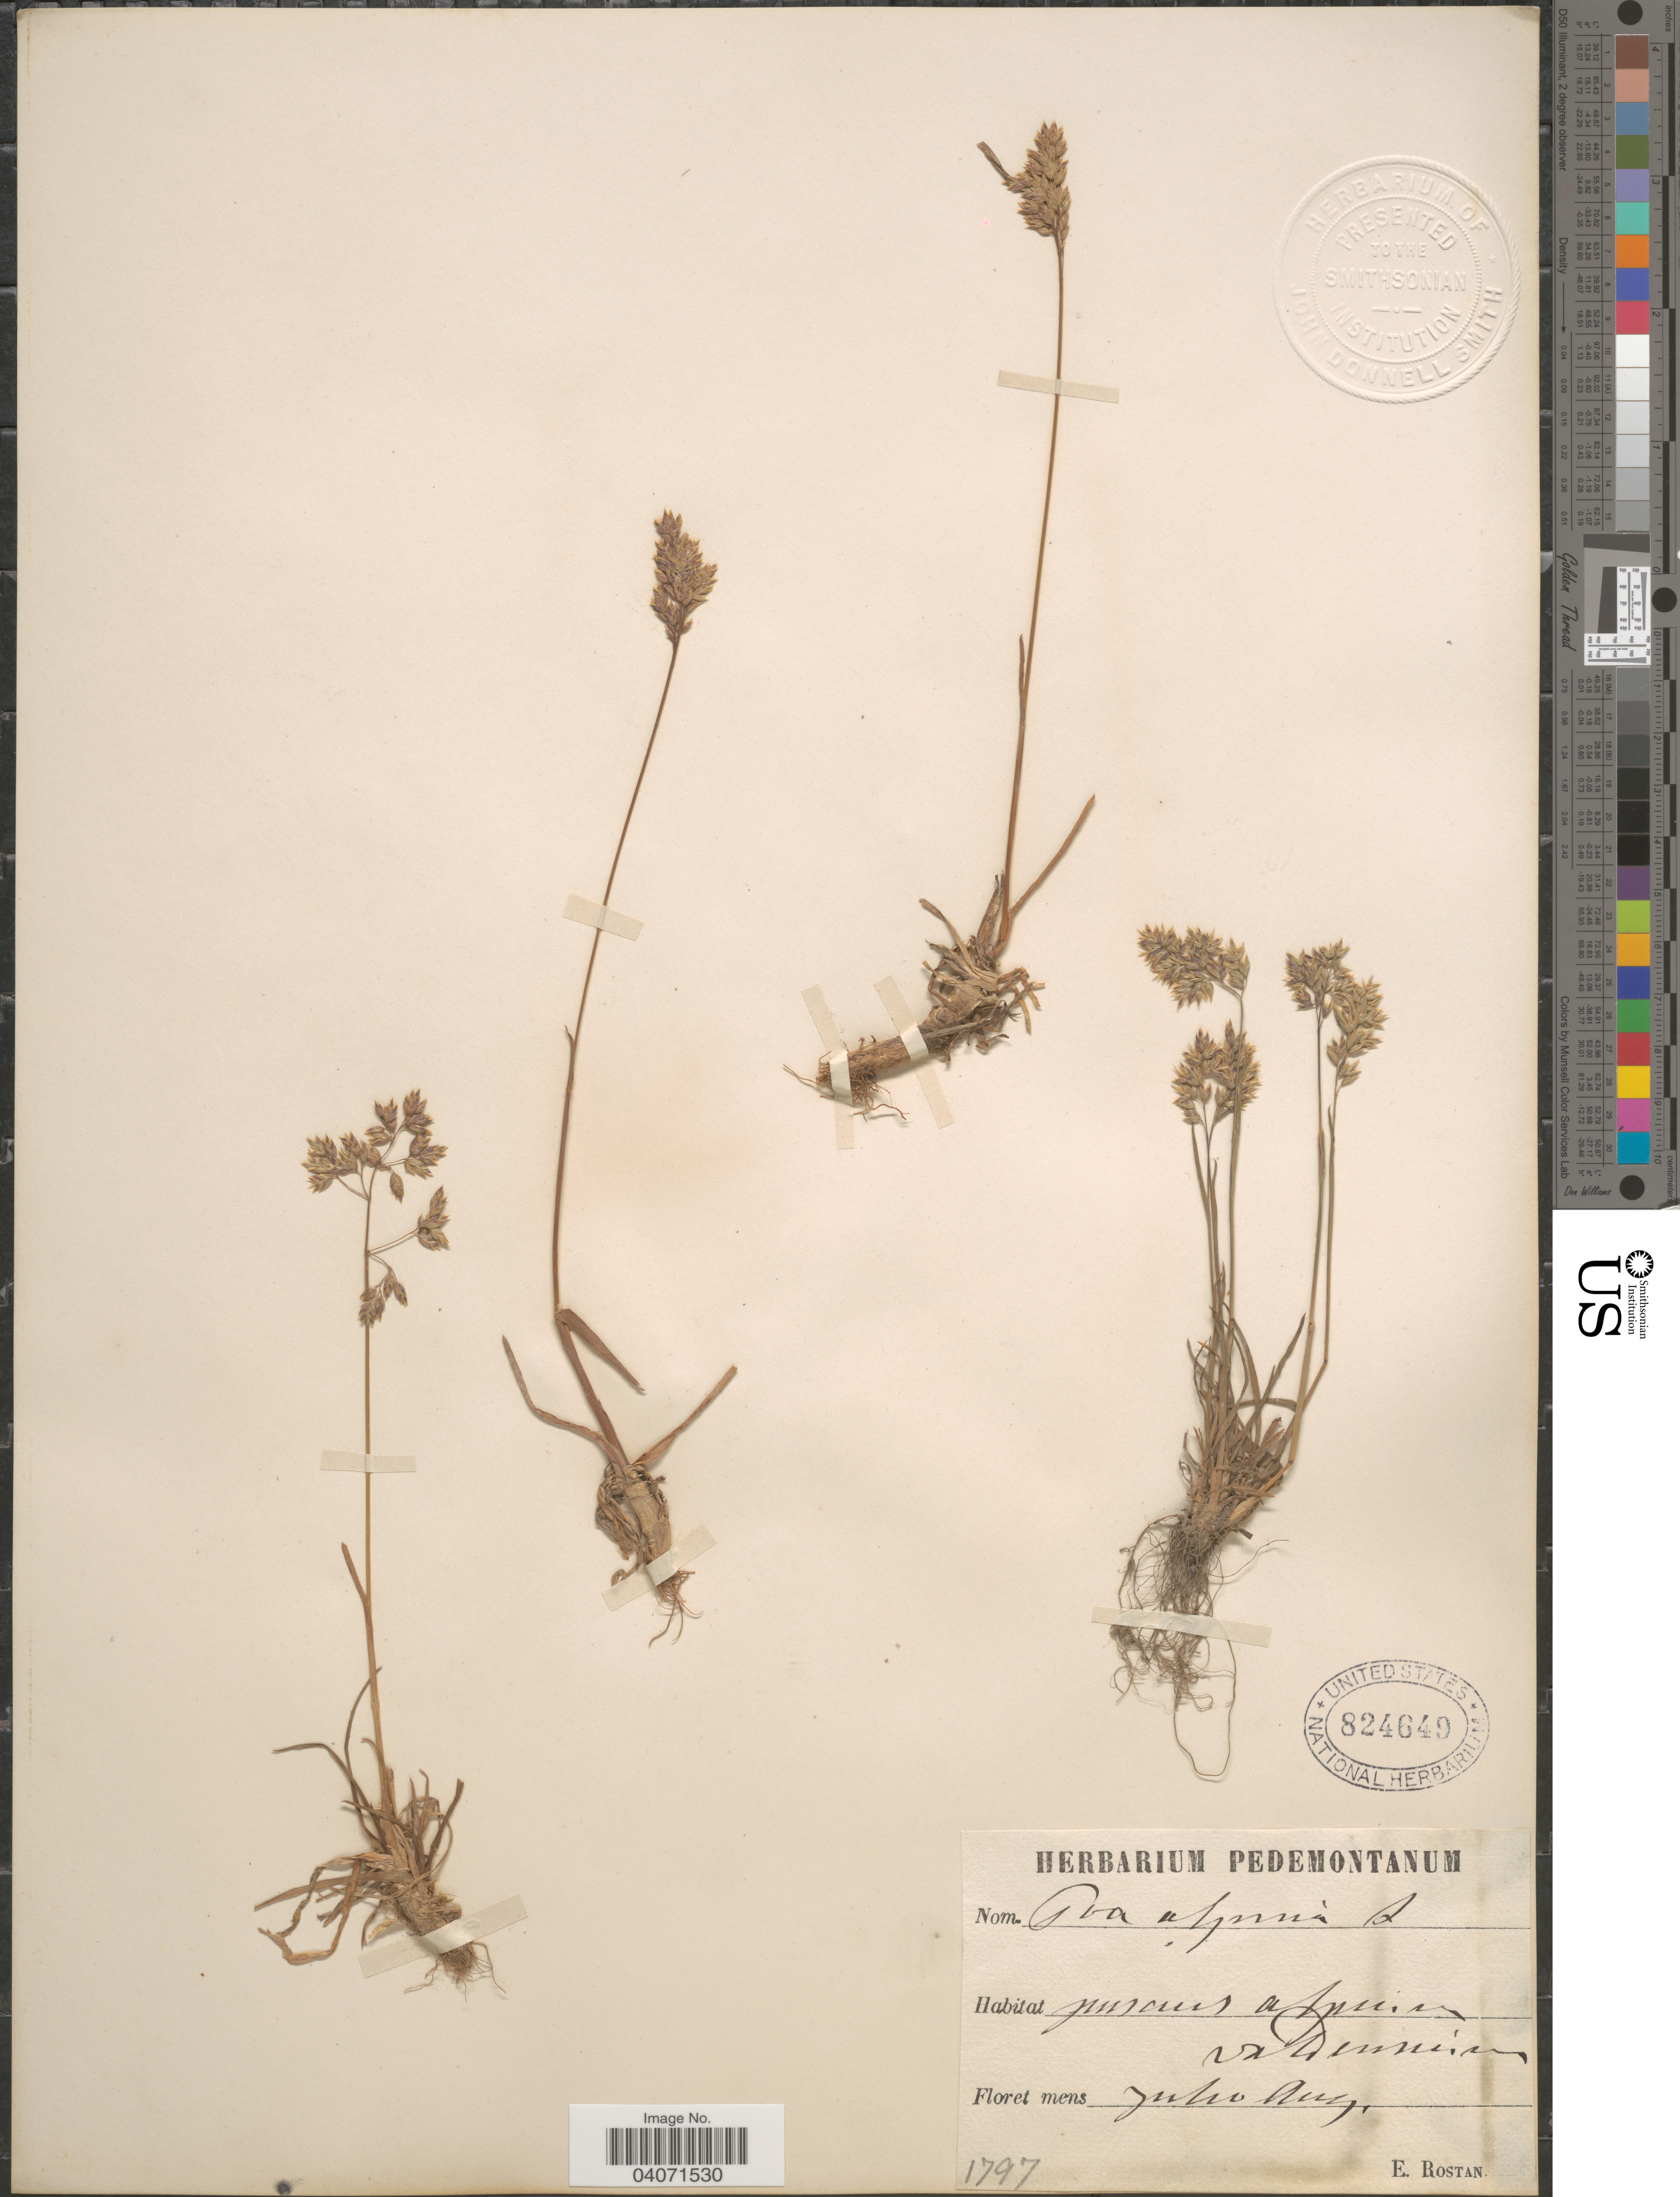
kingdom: Plantae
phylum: Tracheophyta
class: Liliopsida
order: Poales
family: Poaceae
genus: Poa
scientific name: Poa alpina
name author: L.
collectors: E. Rostan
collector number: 1797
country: Italy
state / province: Piedmont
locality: Pedemontanum. Pascuis alpinis valdisinium. [interpreted]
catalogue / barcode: US 824649